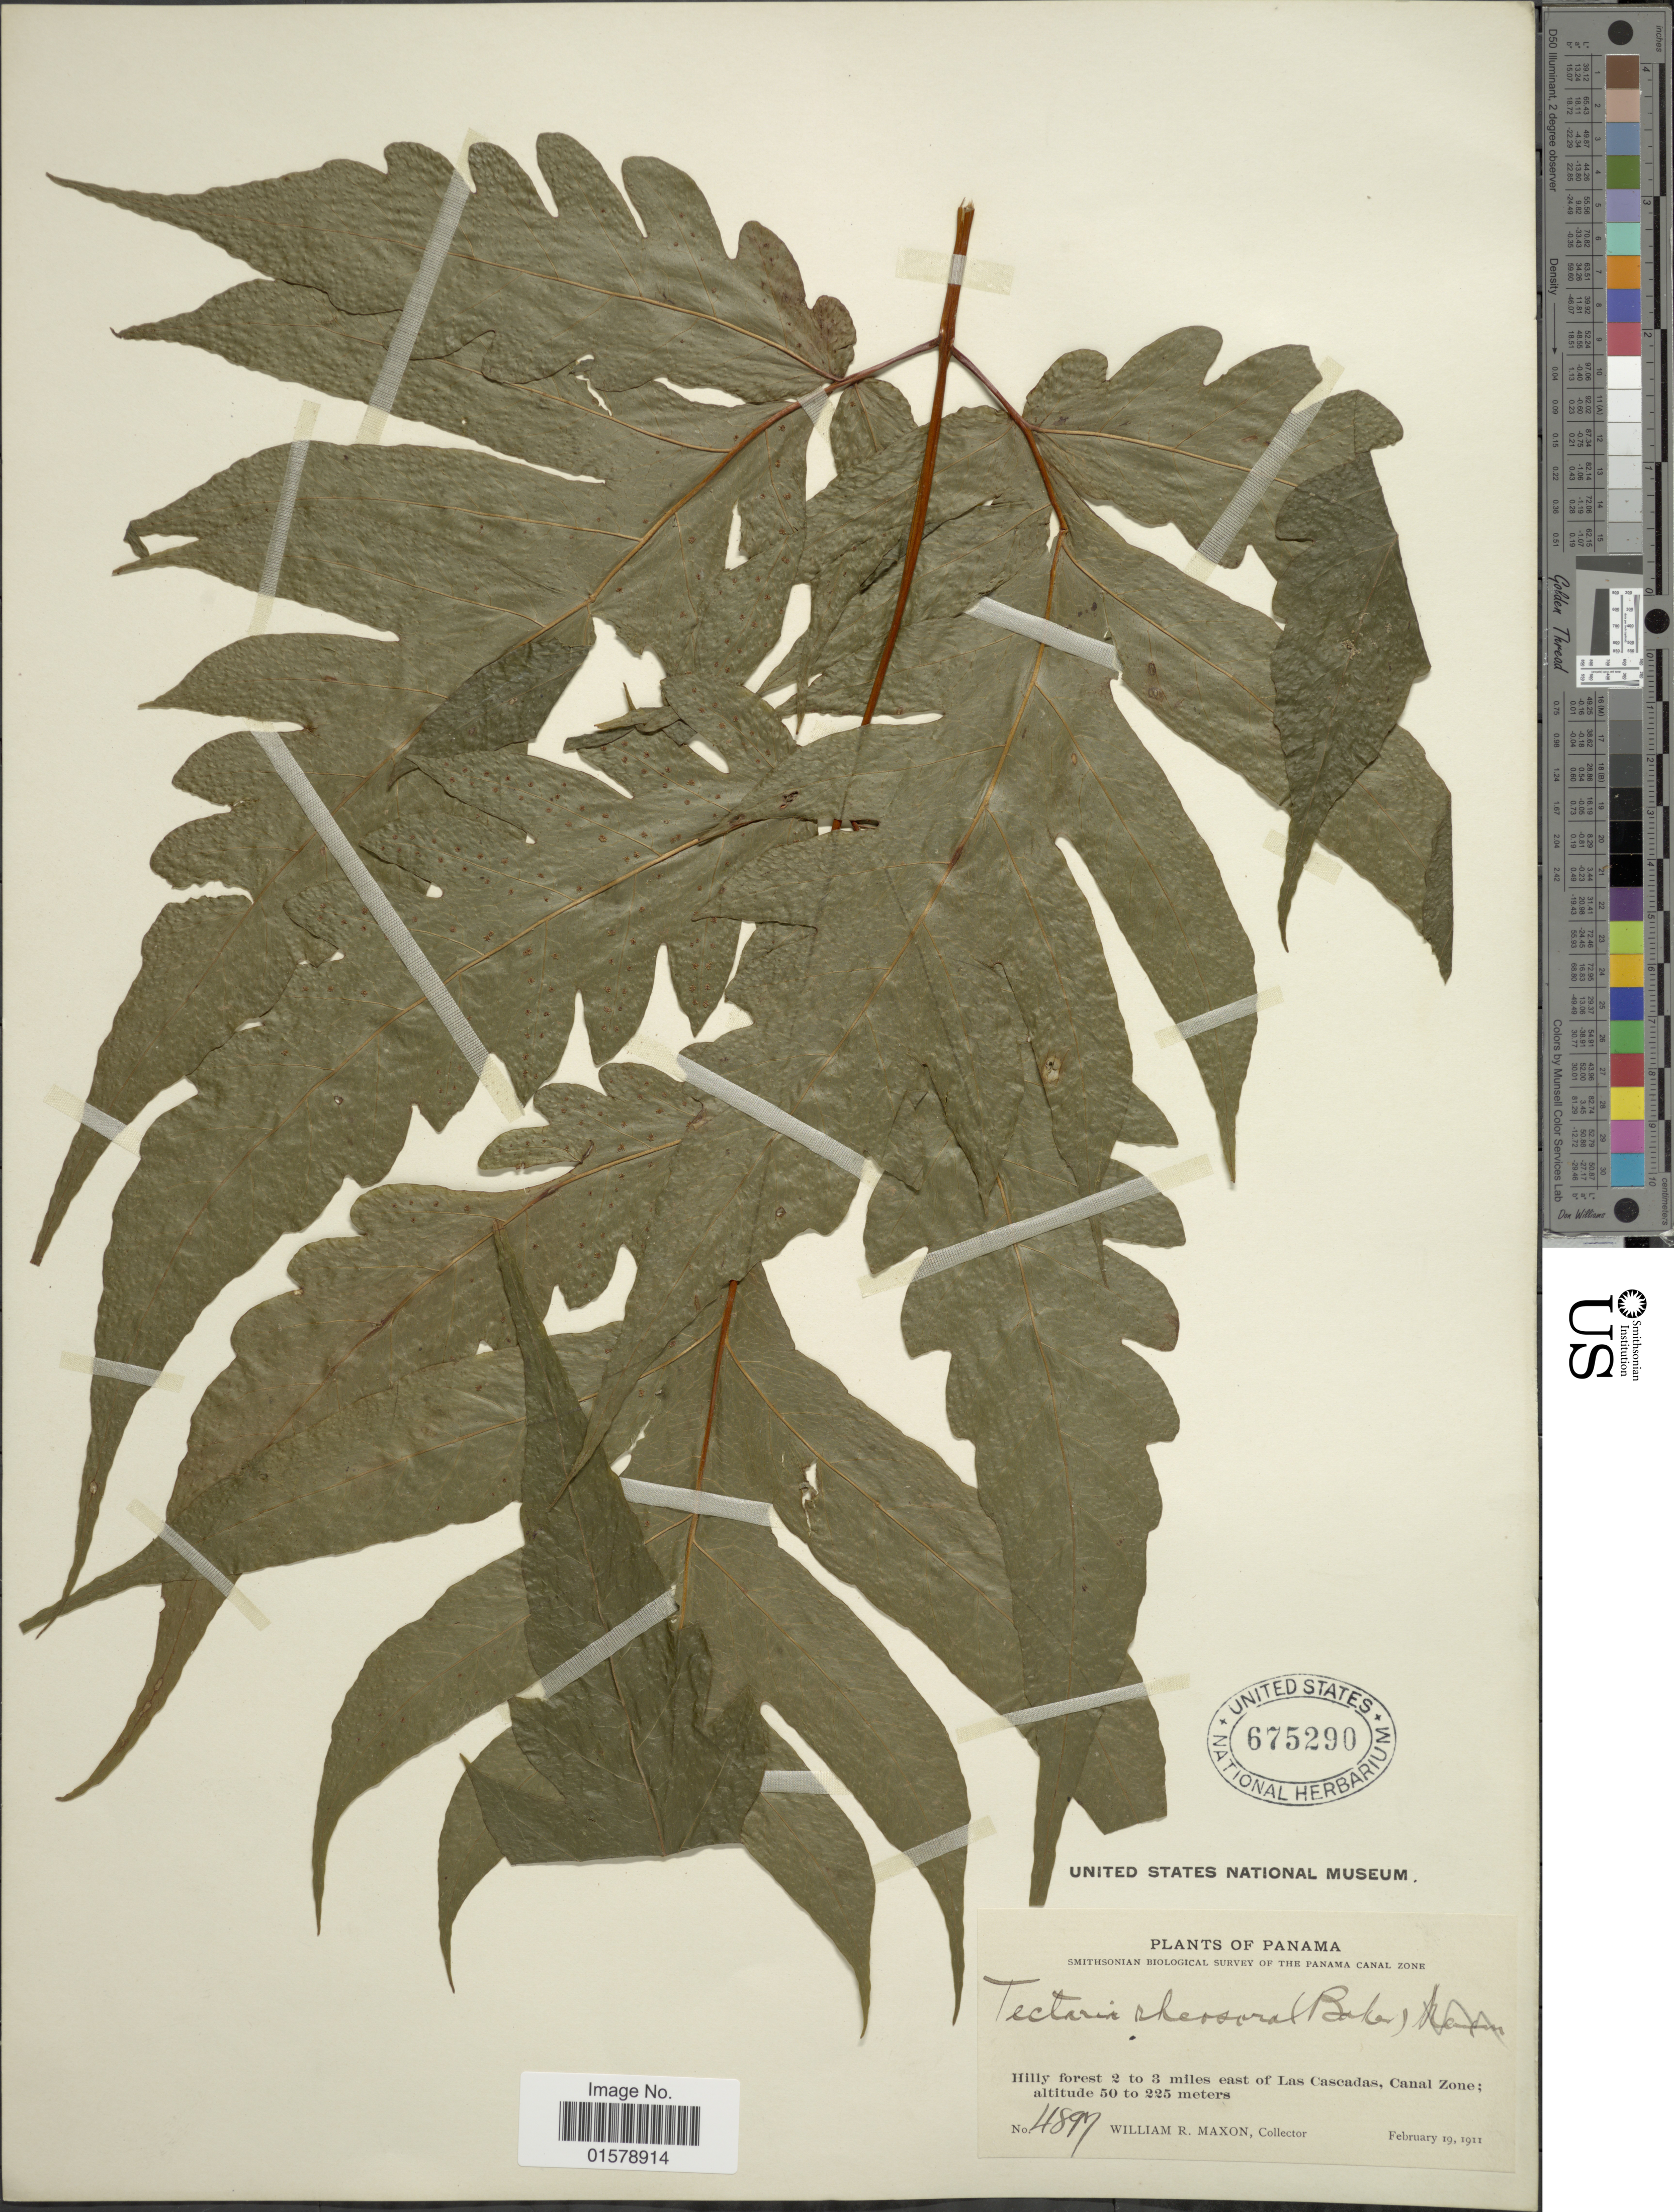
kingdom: Plantae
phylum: Tracheophyta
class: Polypodiopsida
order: Polypodiales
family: Tectariaceae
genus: Tectaria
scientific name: Tectaria rivalis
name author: (Mett. ex Kuhn) C. Chr.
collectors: W. R. Maxon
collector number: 4897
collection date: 1911-02-19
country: Panama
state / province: Colón / Panamá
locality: Hilly forest 2 to 3 miles east of Las Cascadas Canal Zone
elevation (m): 50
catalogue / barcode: US 675290